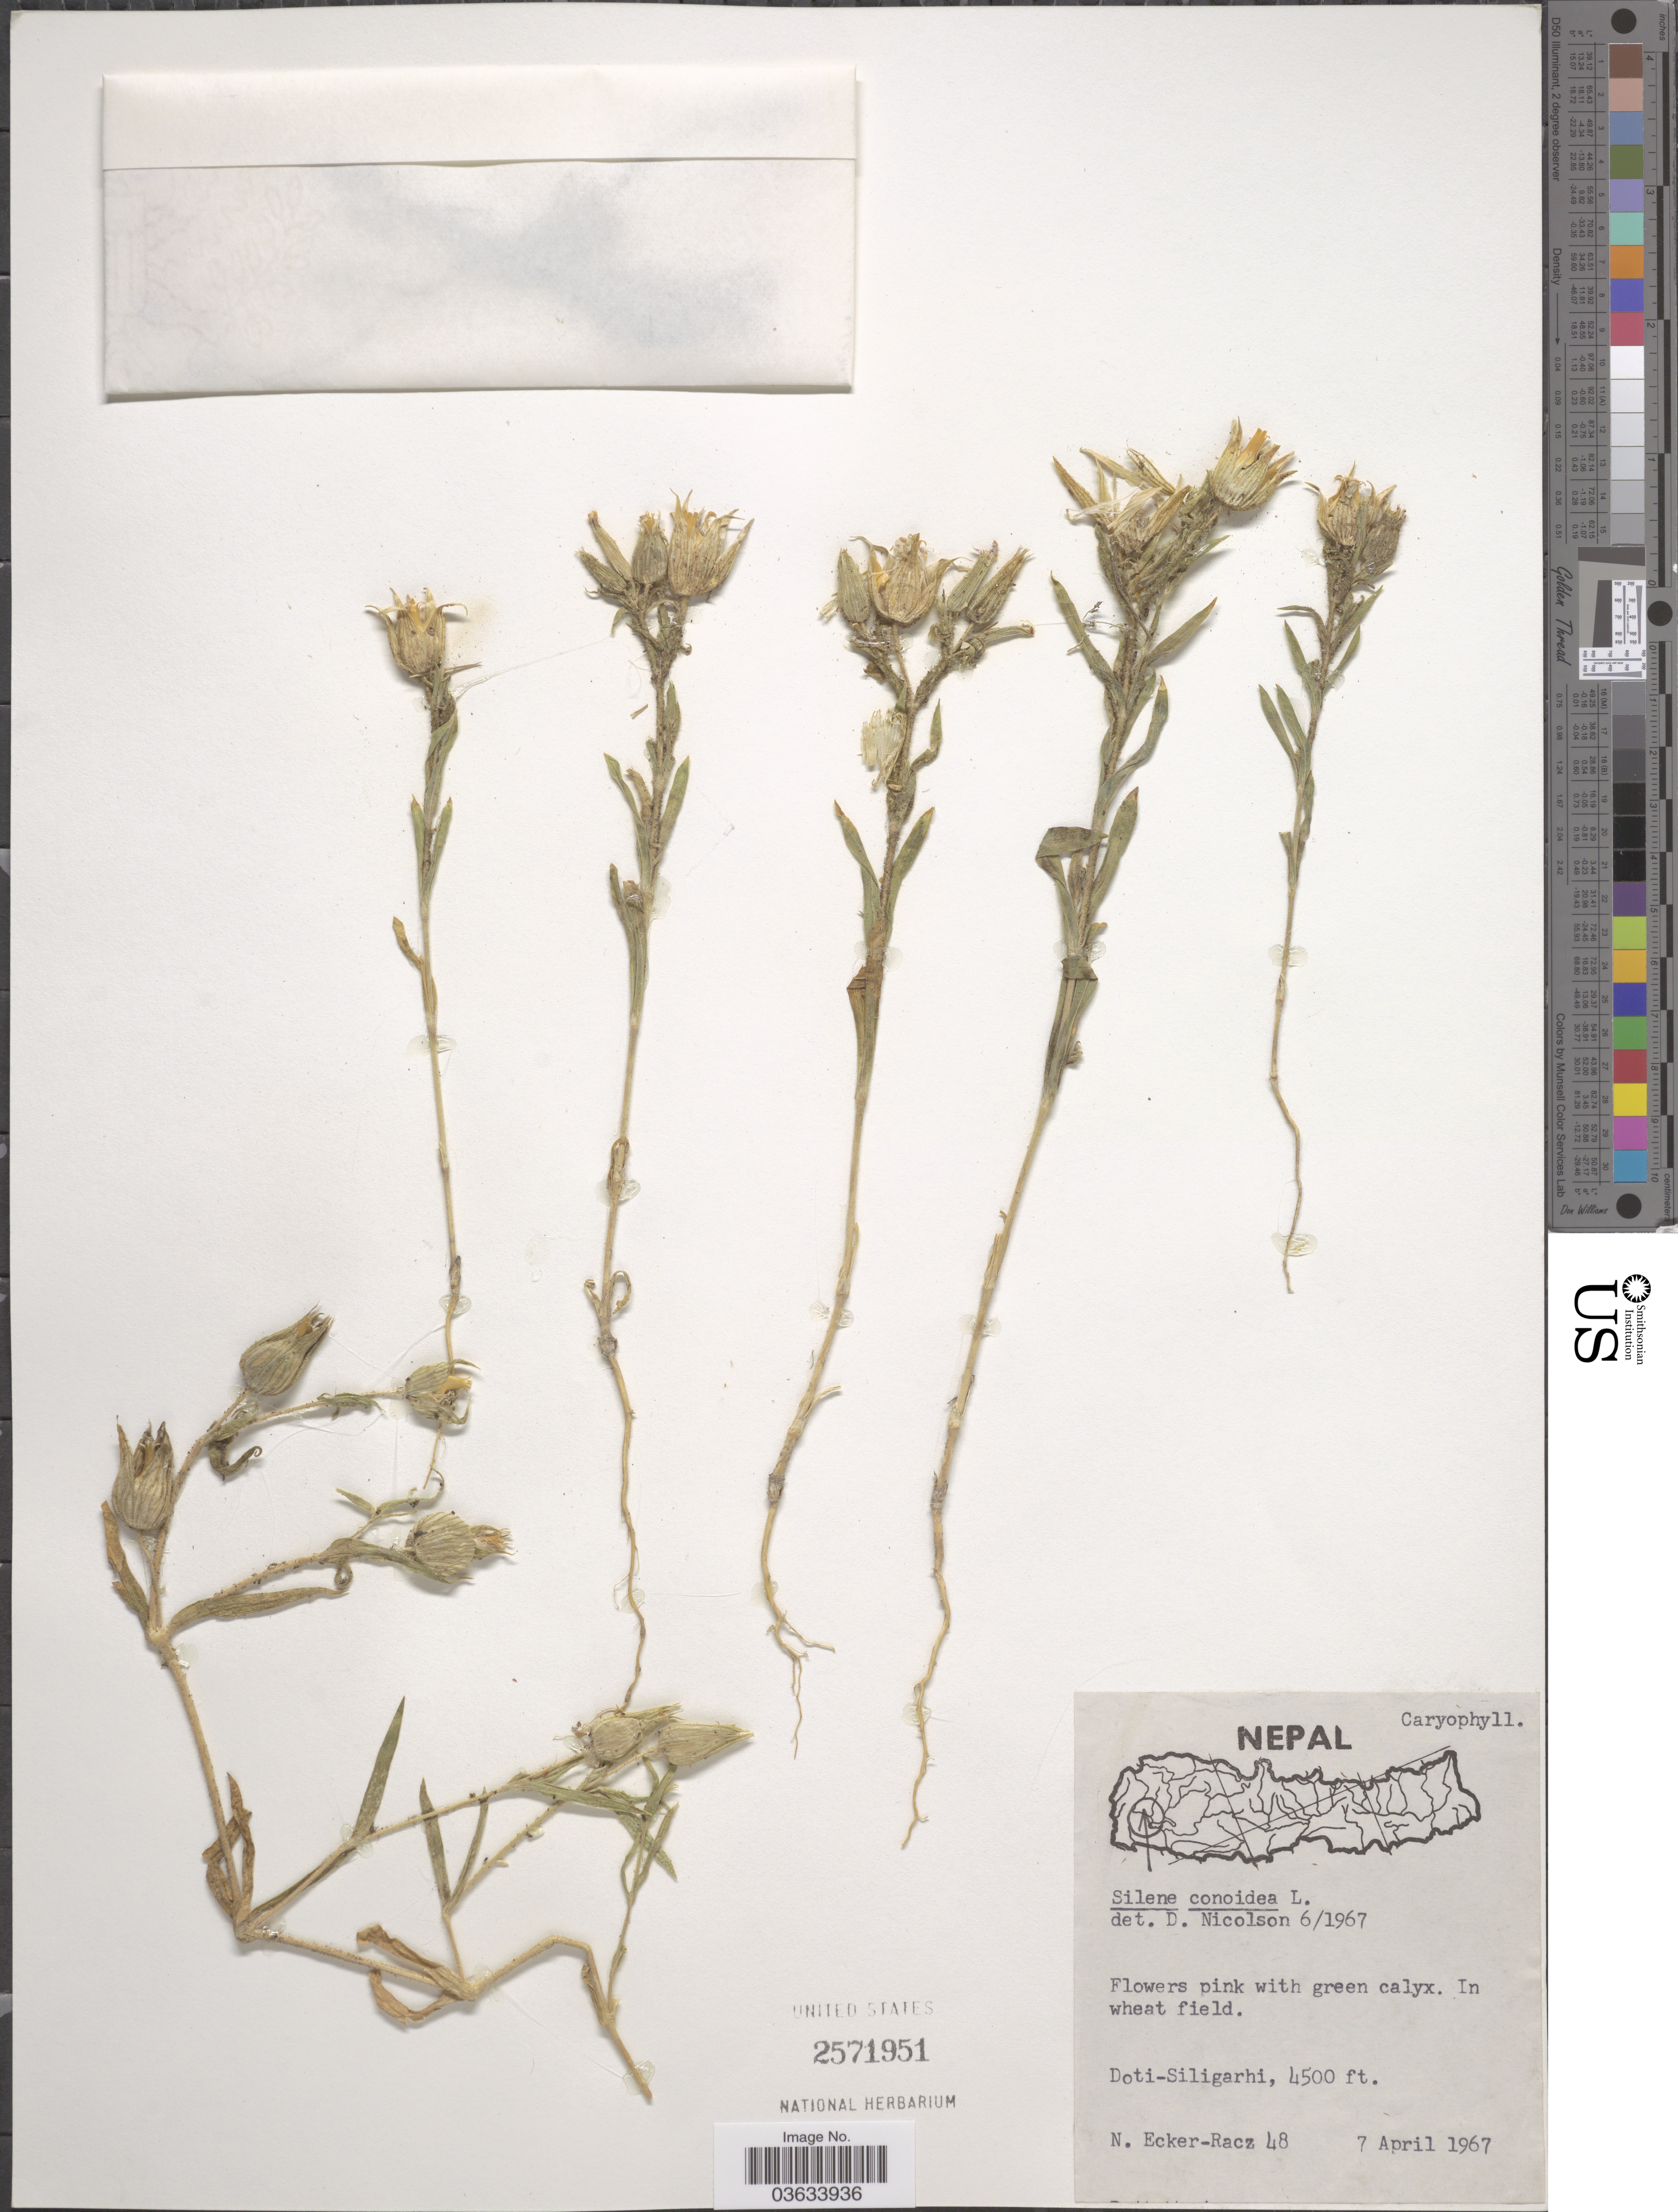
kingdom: Plantae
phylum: Tracheophyta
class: Magnoliopsida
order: Caryophyllales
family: Caryophyllaceae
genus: Silene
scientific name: Silene conoidea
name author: L.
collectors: N. Ecker-Racz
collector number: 48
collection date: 1967-04-07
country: Nepal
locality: Doti-Siligarhi.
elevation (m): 1372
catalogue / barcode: US 2571951